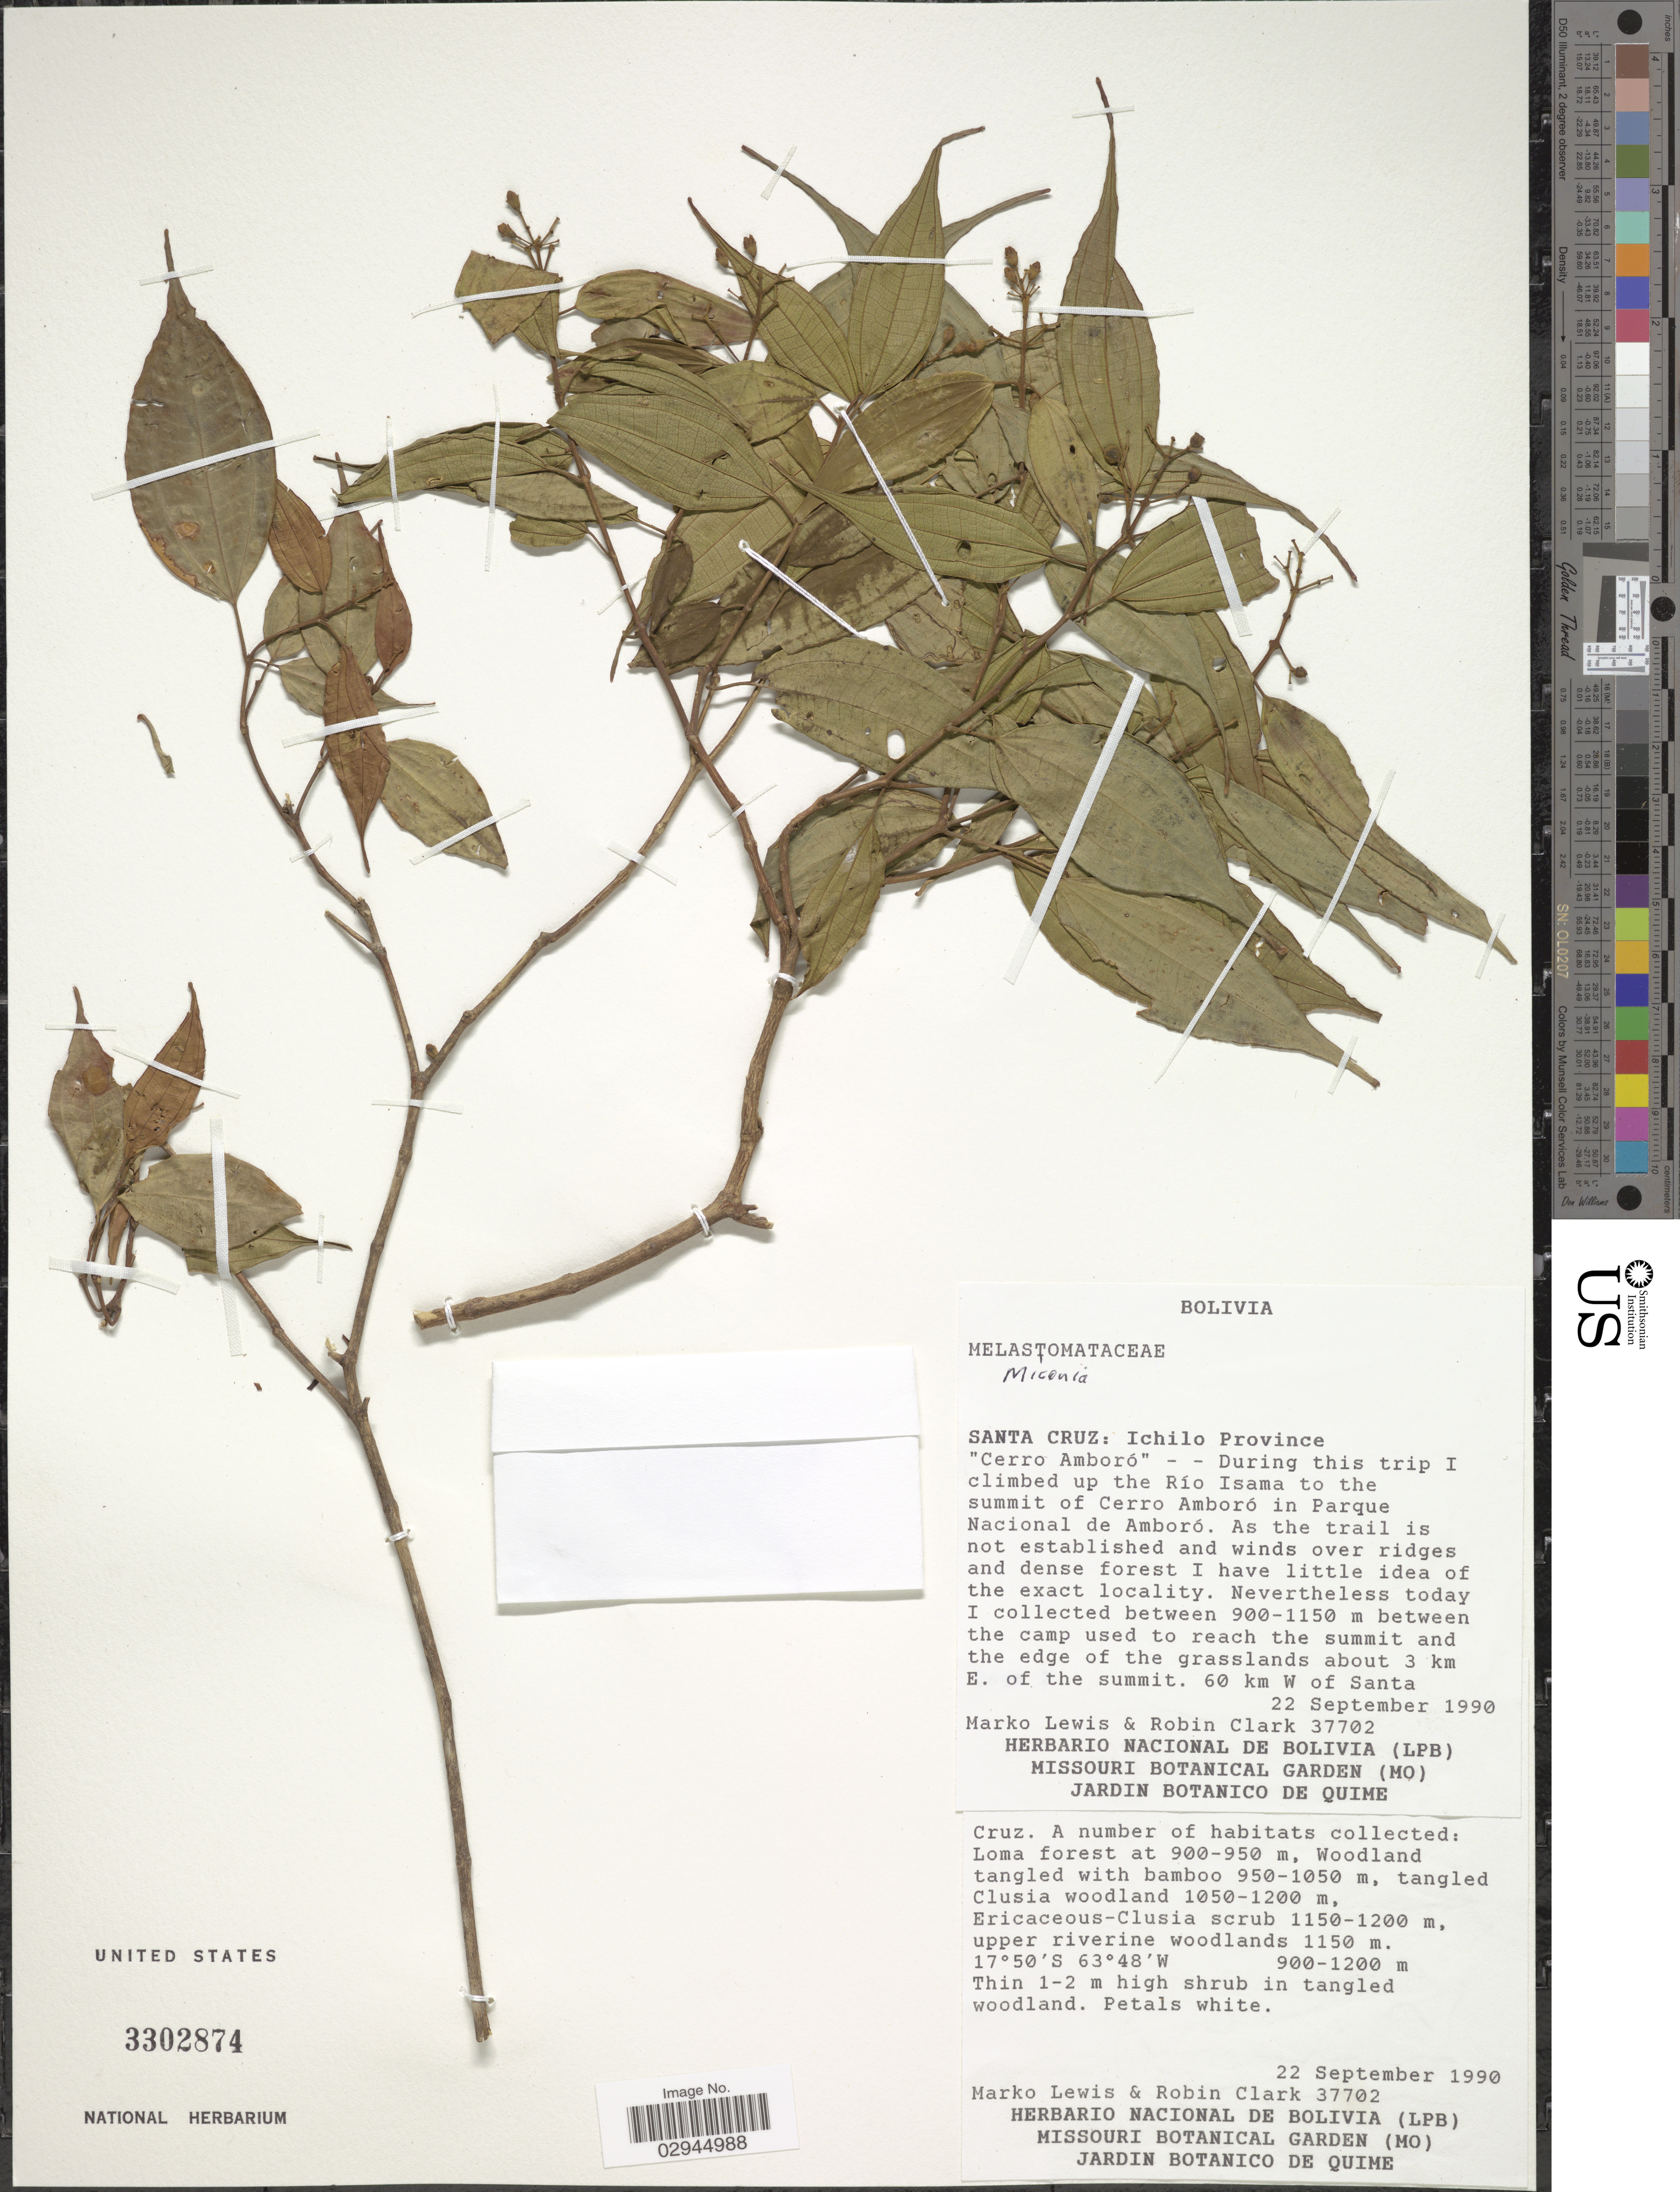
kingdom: Plantae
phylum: Tracheophyta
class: Magnoliopsida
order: Myrtales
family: Melastomataceae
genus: Miconia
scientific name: Miconia sp.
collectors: M. A. Lewis & R. Clark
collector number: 37702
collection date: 1990-09-22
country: Bolivia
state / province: Santa Cruz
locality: Ichilo Province. "Cerro Amboro" - - During this trip I climbed up the Río Isama to the summit of Cerro Amboró in Parque Nacional de Amboró. Between the camp used to reach the summit and the edge of the grasslands about 3 km E. of the summit. 60 km W of Santa Cruz.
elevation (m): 900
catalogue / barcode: US 3302874